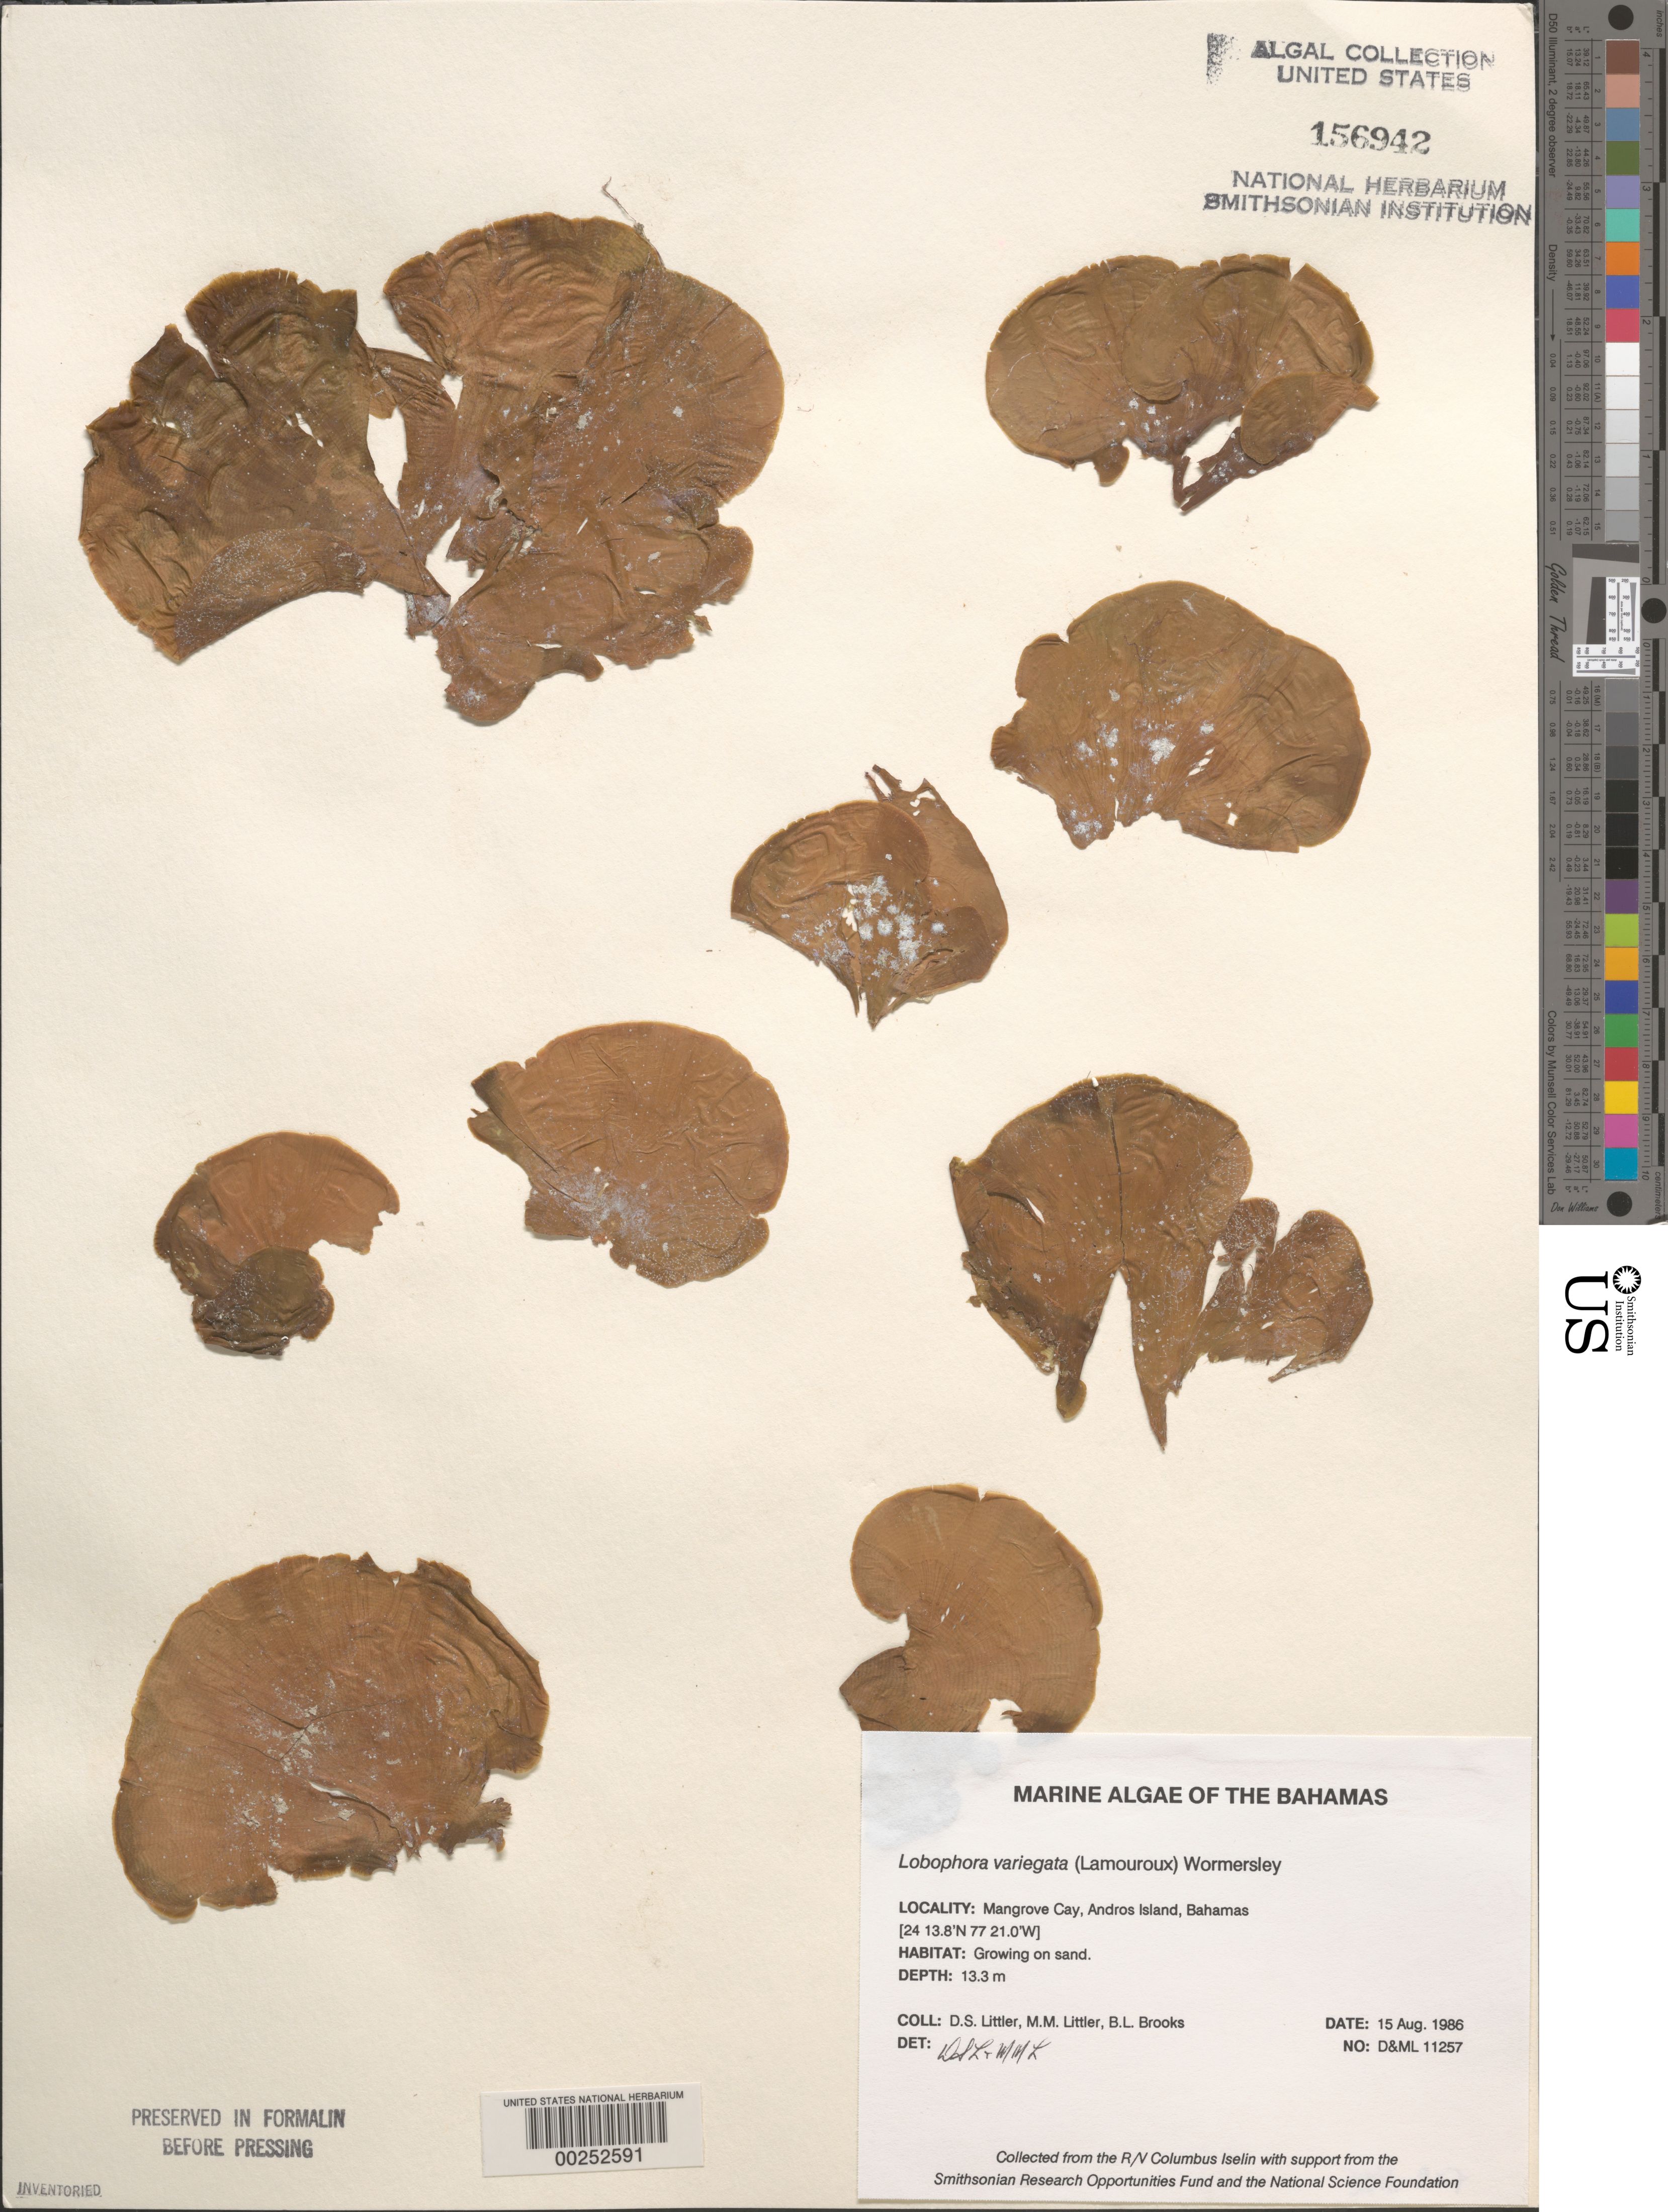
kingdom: Chromista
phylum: Ochrophyta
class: Phaeophyceae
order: Dictyotales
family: Dictyotaceae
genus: Lobophora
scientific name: Lobophora variegata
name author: (J.V.Lamouroux) Womersley & E.C. Oliveira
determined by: Littler, D. S.; Littler, M. M.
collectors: D. S. Littler, M. M. Littler & B. Brooks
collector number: D&ML 11257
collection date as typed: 15 Aug 1986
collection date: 1986-08-15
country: Bahamas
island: Mangrove Cay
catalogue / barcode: US 156942